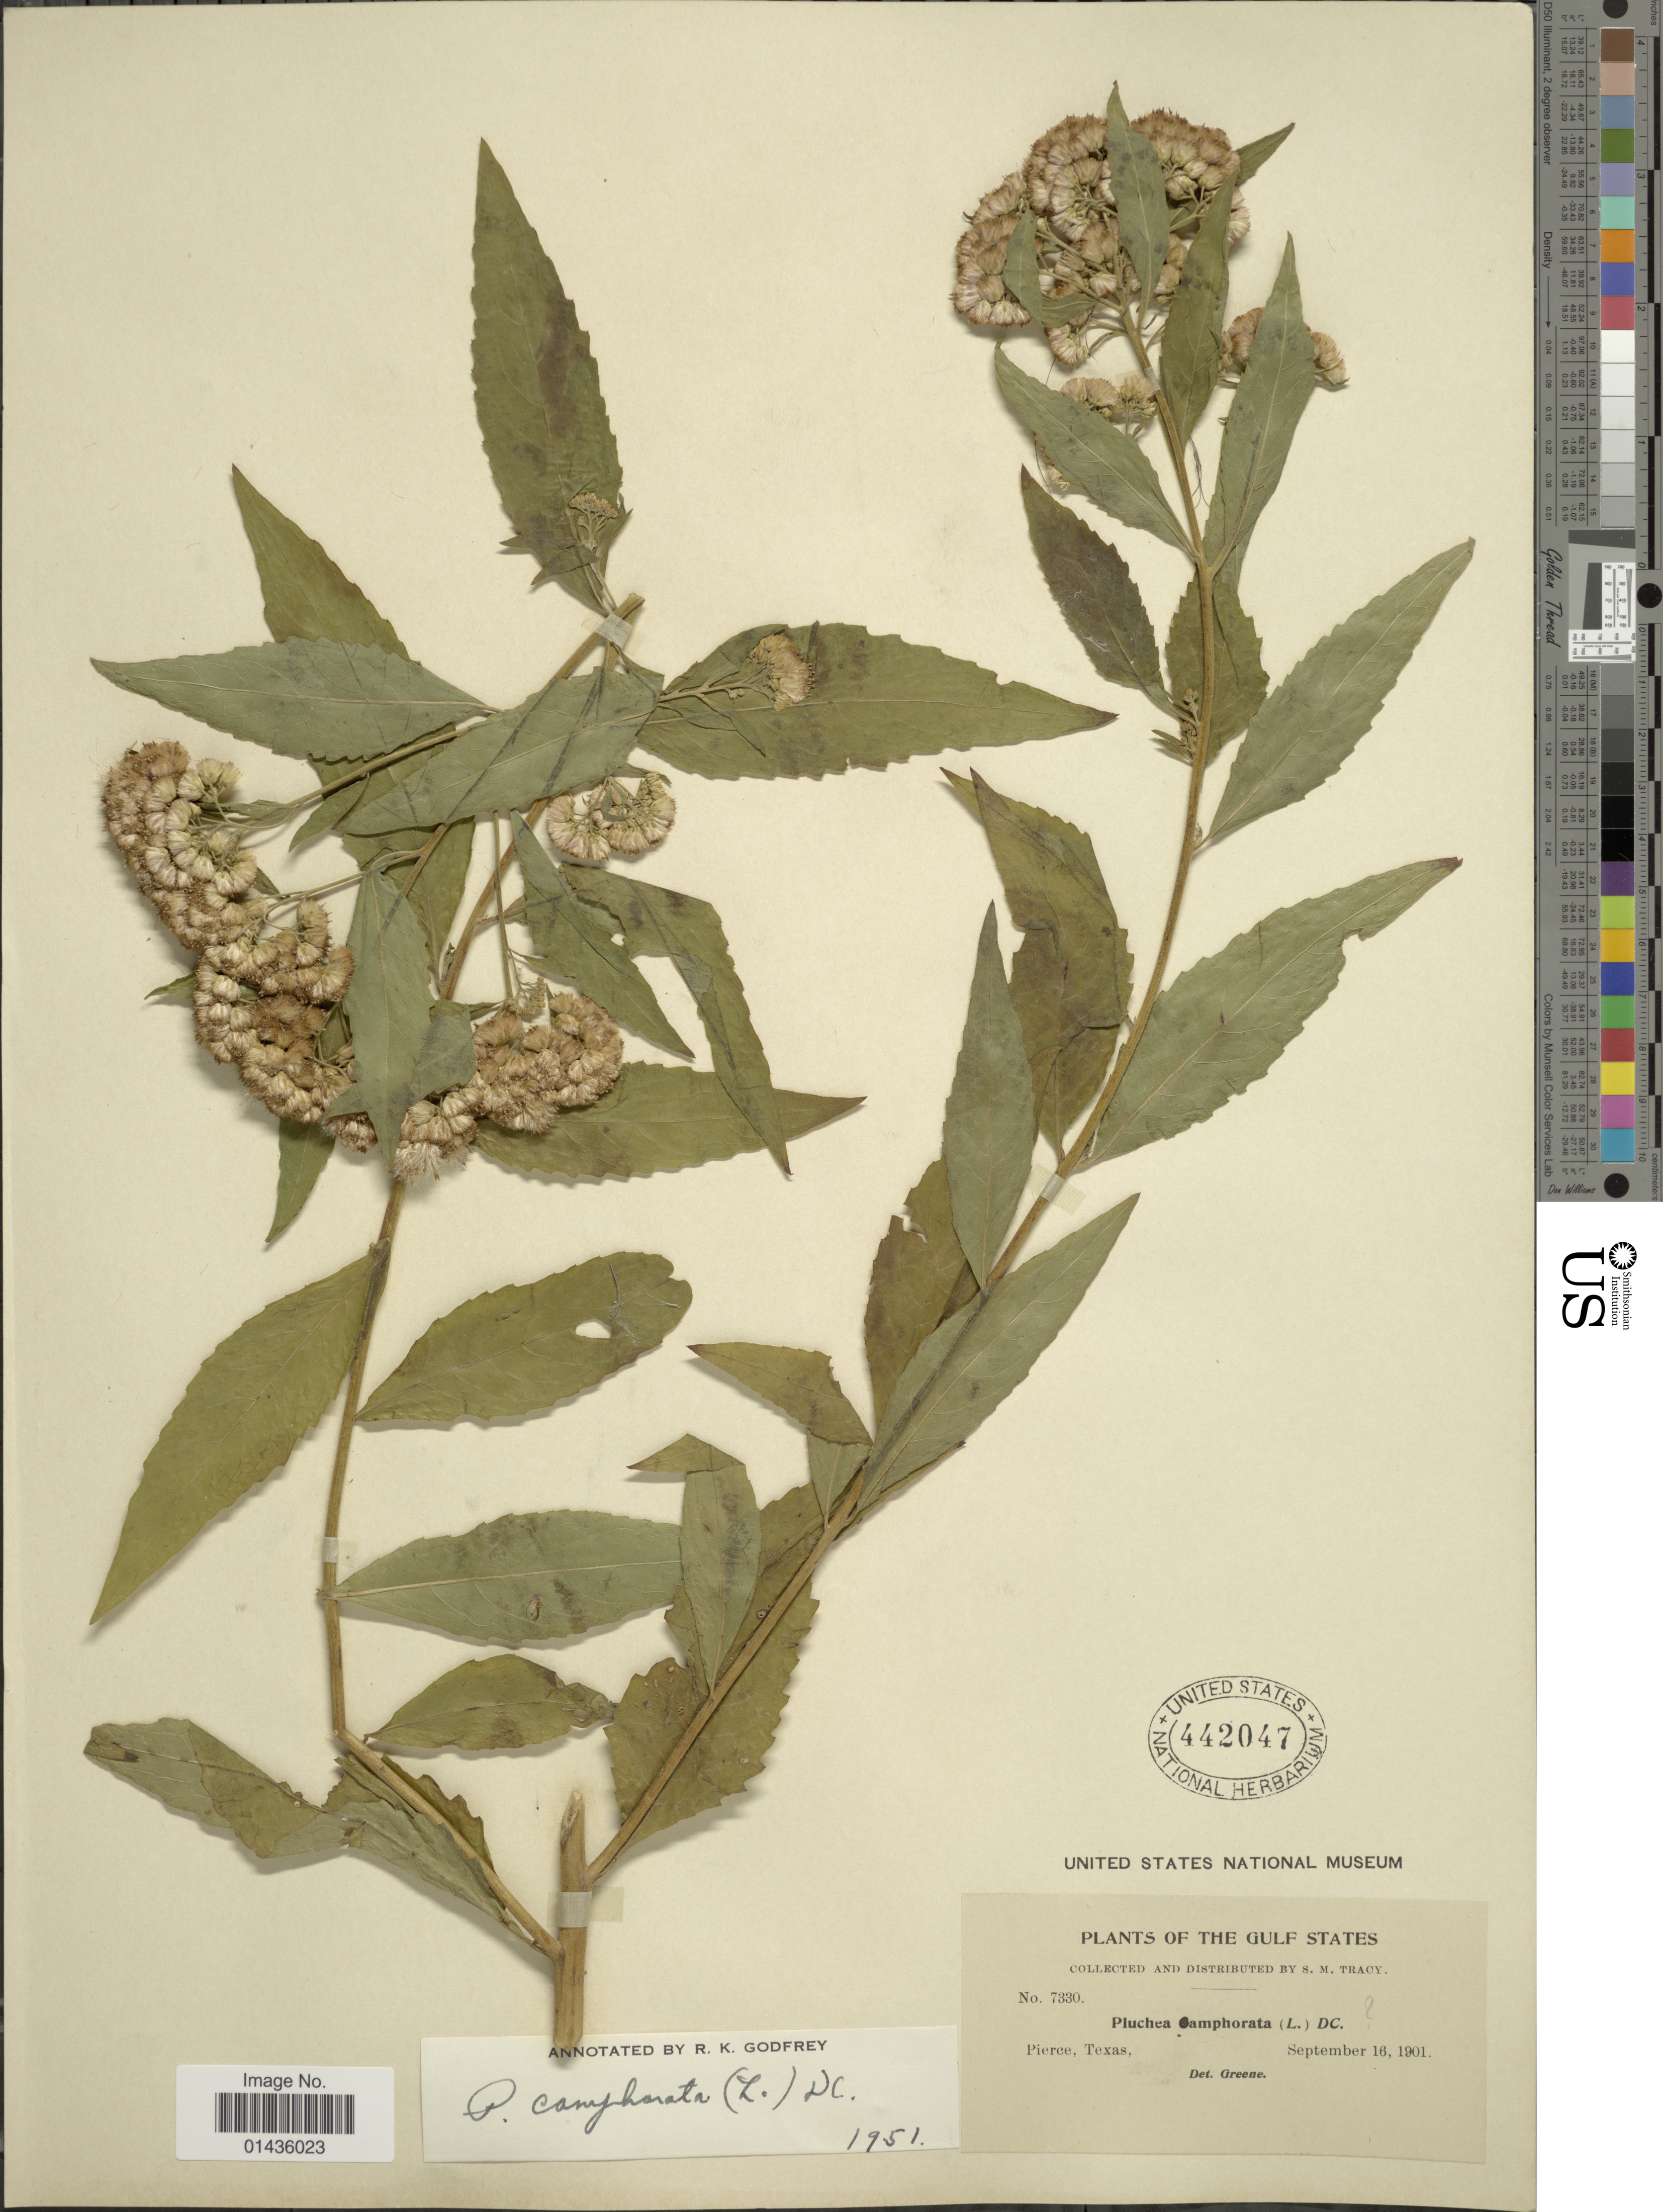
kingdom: Plantae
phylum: Tracheophyta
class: Magnoliopsida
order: Asterales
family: Asteraceae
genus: Pluchea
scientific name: Pluchea camphorata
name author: (L.) DC.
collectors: S. M. Tracy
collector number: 7330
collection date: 1901-09-16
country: United States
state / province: Texas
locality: The Gulf States, Pierce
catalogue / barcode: US 442047